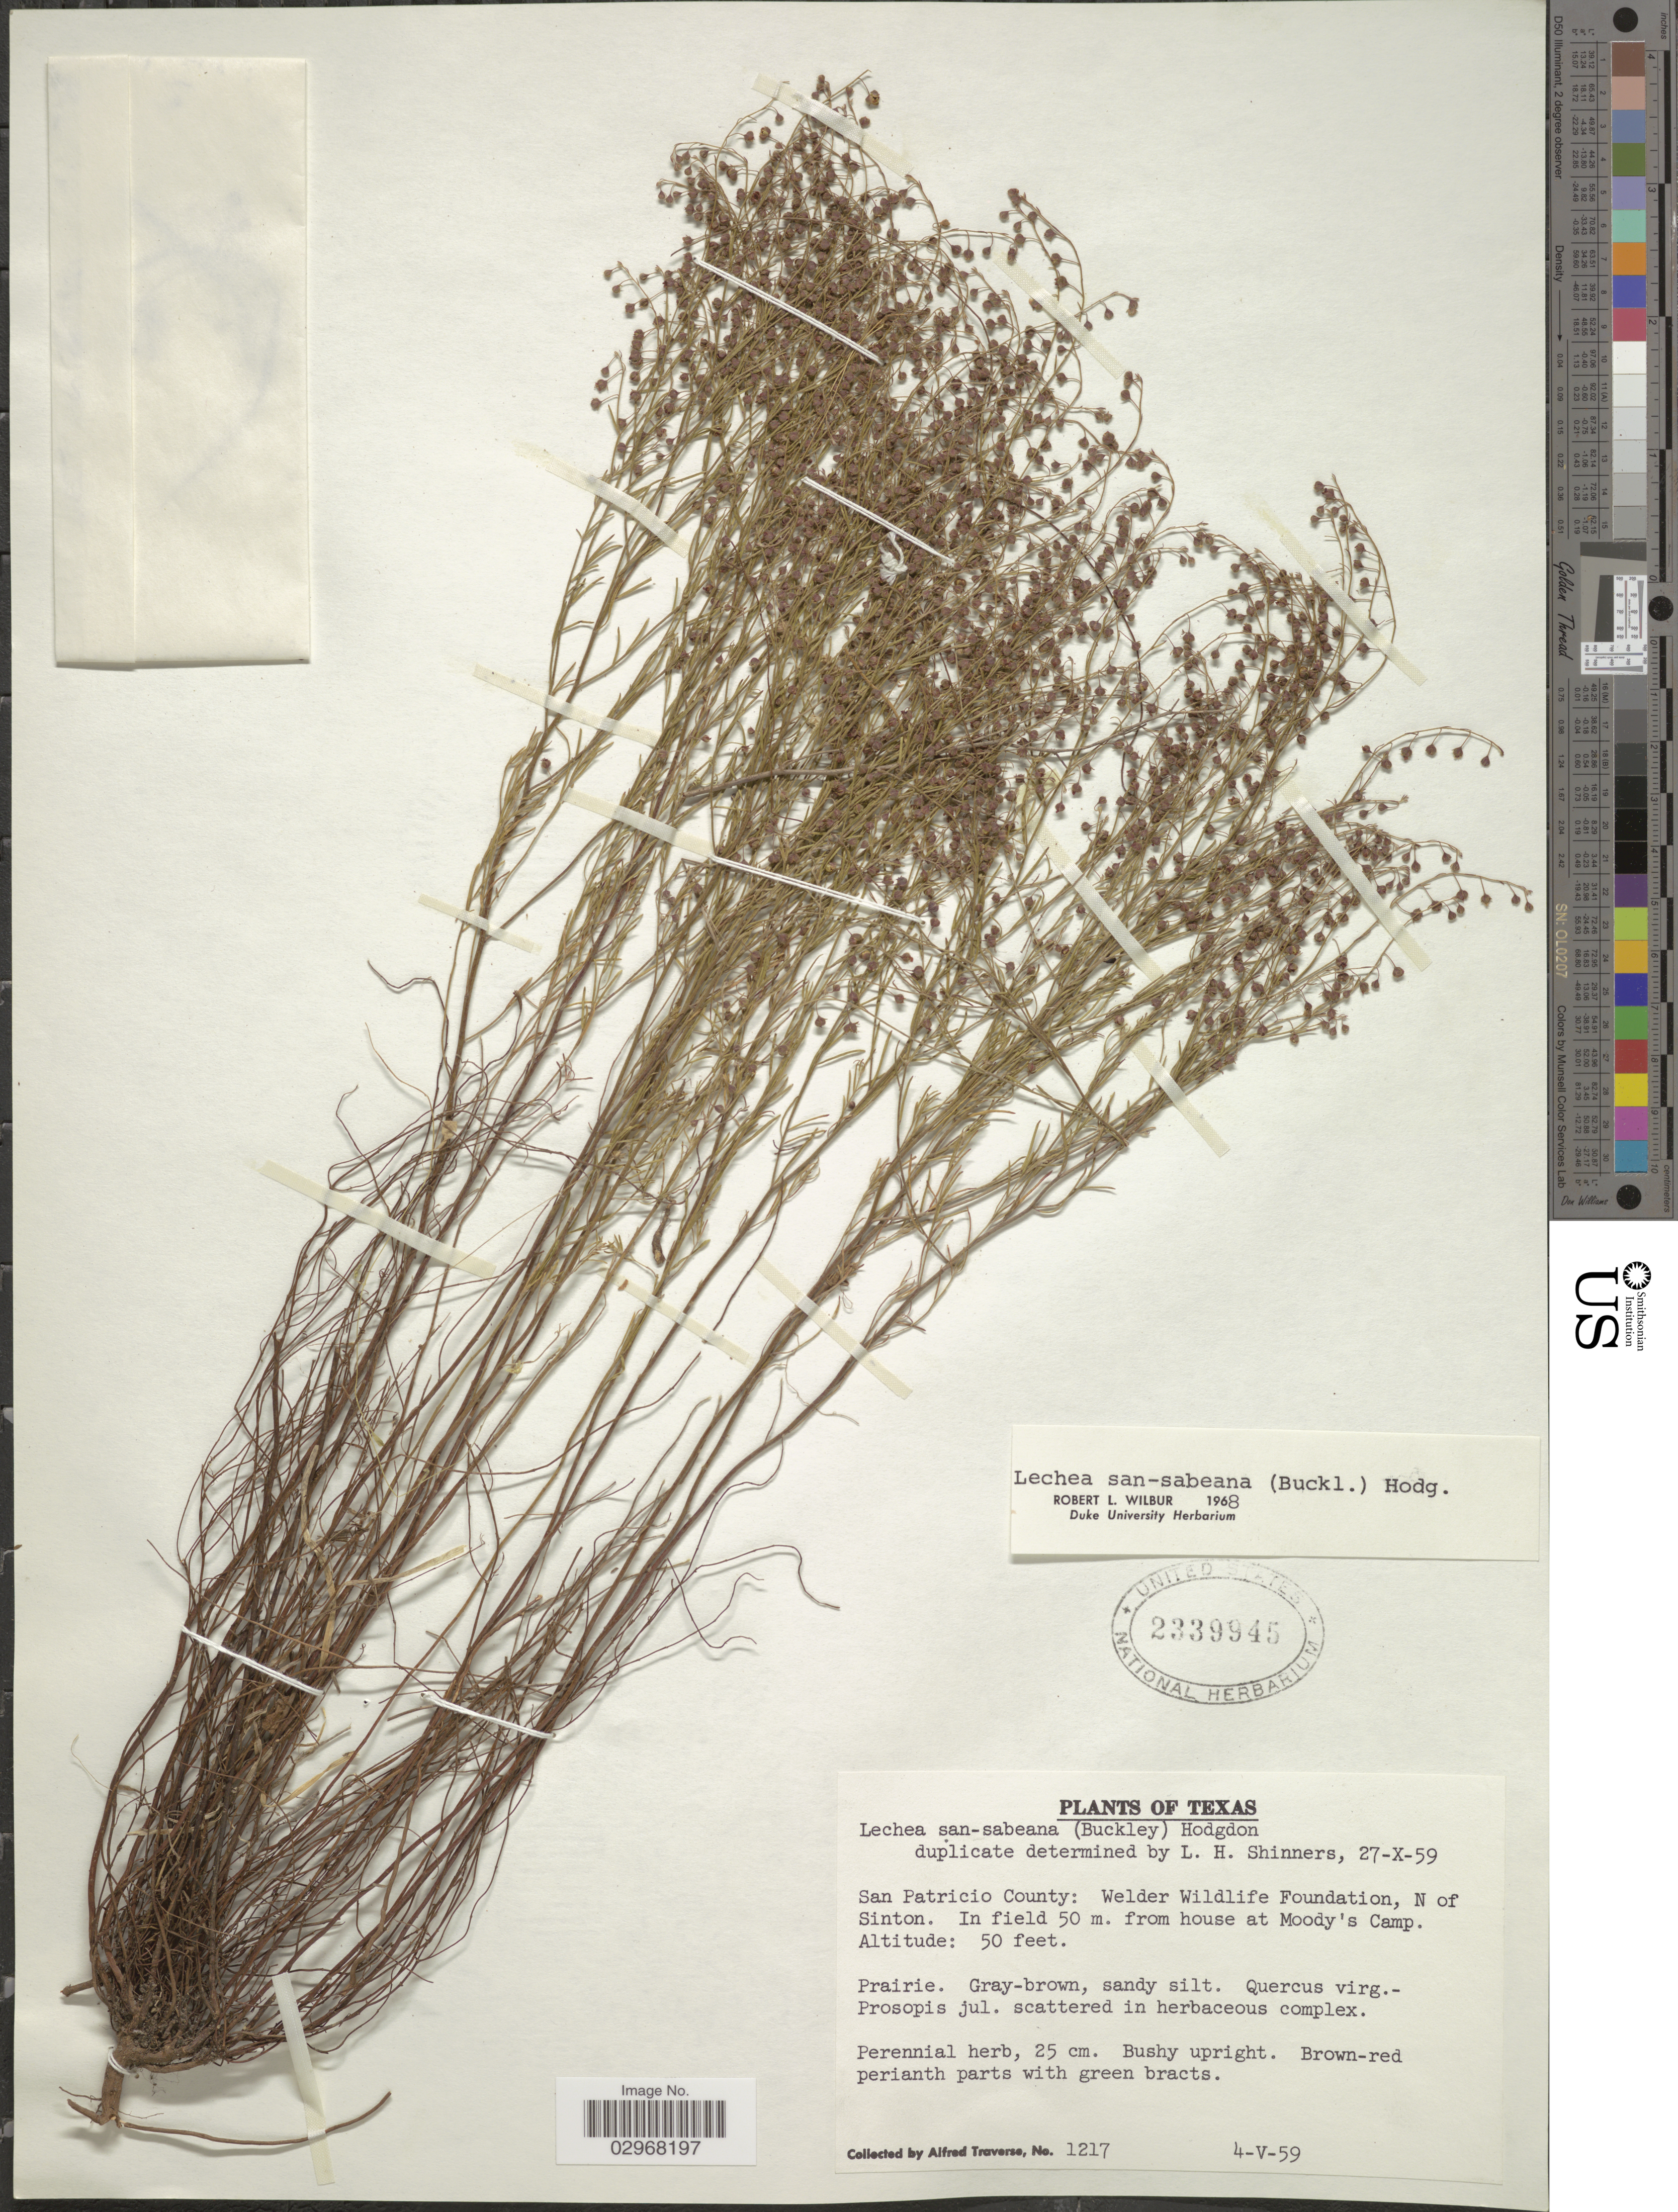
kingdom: Plantae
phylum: Tracheophyta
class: Magnoliopsida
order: Malvales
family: Cistaceae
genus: Lechea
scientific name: Lechea san-sabeana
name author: (Buckley) Hodgdon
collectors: A. Traverse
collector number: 1217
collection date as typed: Transcribed d/m/y: 4/5/59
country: United States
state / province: Texas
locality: San Patricio County: Welder Wildlife Foundation, N of Sinton. In field 50 m. from house at Moody's Camp.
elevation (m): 15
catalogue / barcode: US 2339945